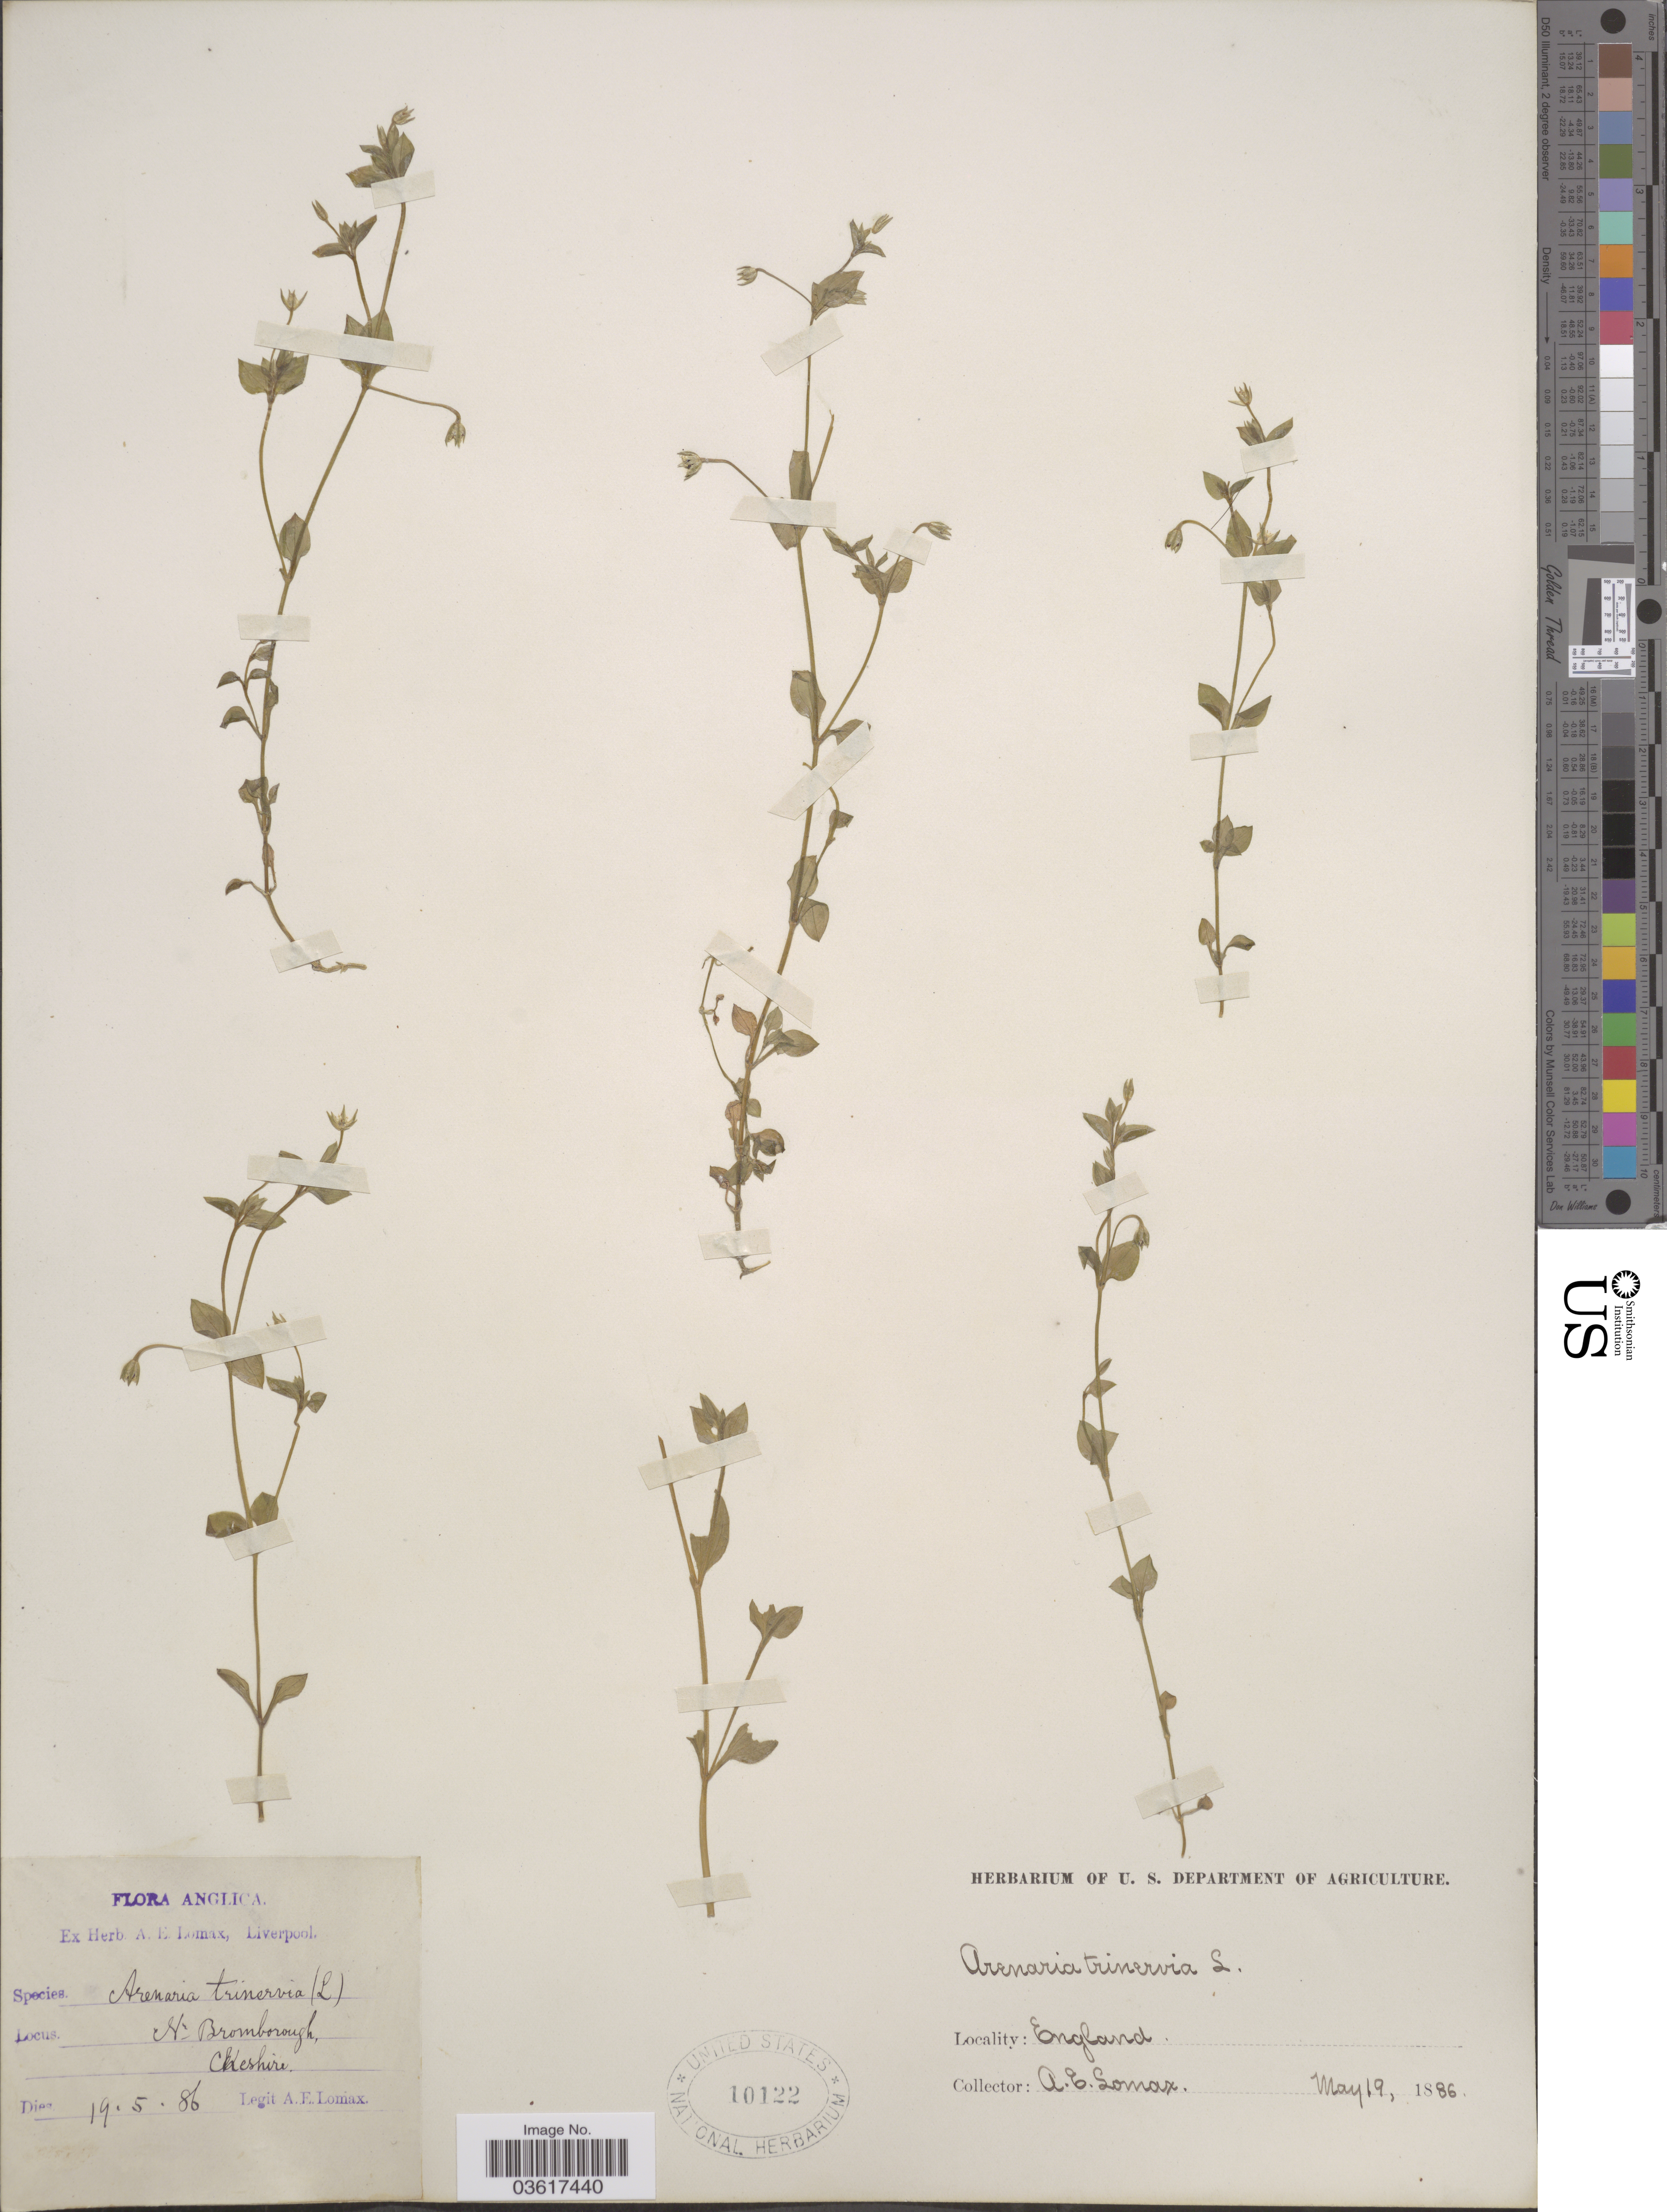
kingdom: Plantae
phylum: Tracheophyta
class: Magnoliopsida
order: Caryophyllales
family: Caryophyllaceae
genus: Moehringia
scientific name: Moehringia trinervia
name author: (L.) Clairv.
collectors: A. Lomax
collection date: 1886-05-19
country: United Kingdom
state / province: England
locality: Anglica. Nr Bromborough, Cheshire.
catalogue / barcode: US 10122